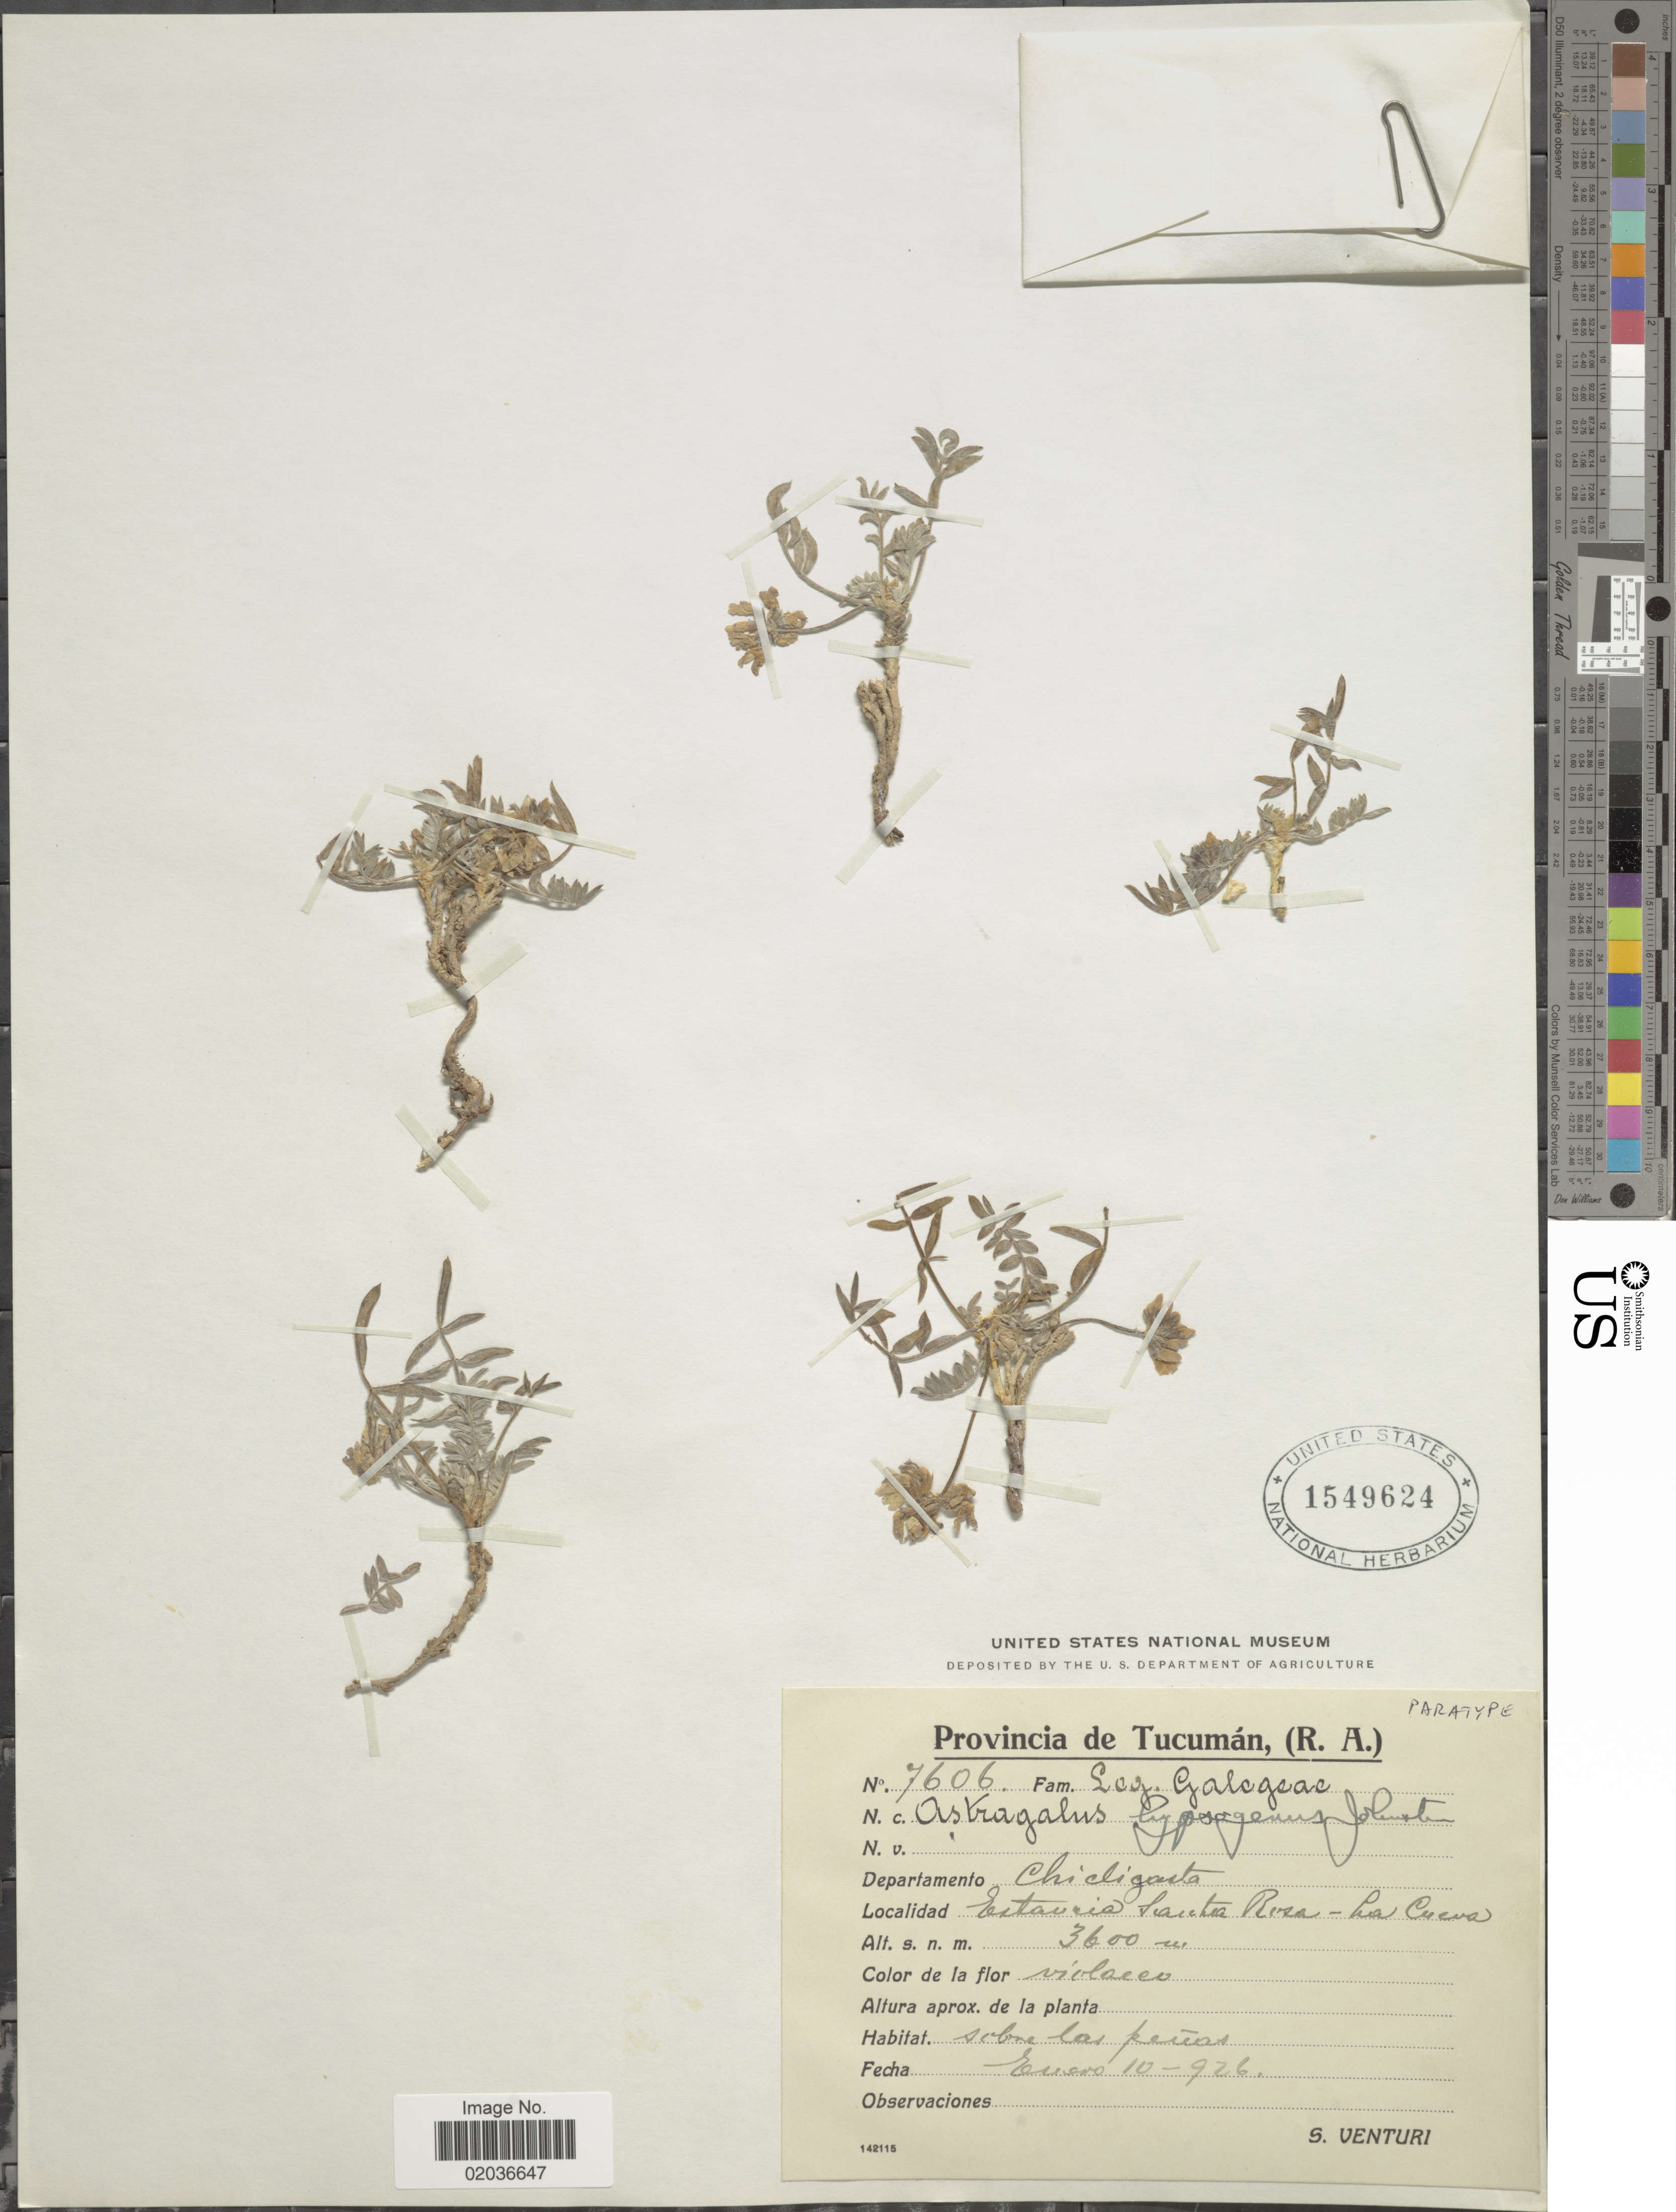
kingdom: Plantae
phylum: Tracheophyta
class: Magnoliopsida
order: Fabales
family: Fabaceae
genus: Astragalus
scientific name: Astragalus hypsogenus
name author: I.M. Johnst.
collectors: S. Venturi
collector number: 7606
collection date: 1926-01-10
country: Argentina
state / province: Tucuman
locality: Provincia de Tucumán, (R.A.). Departamento Chicligasta. Estancia Santa Rosa - La Cueva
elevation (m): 3600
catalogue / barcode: US 1549624